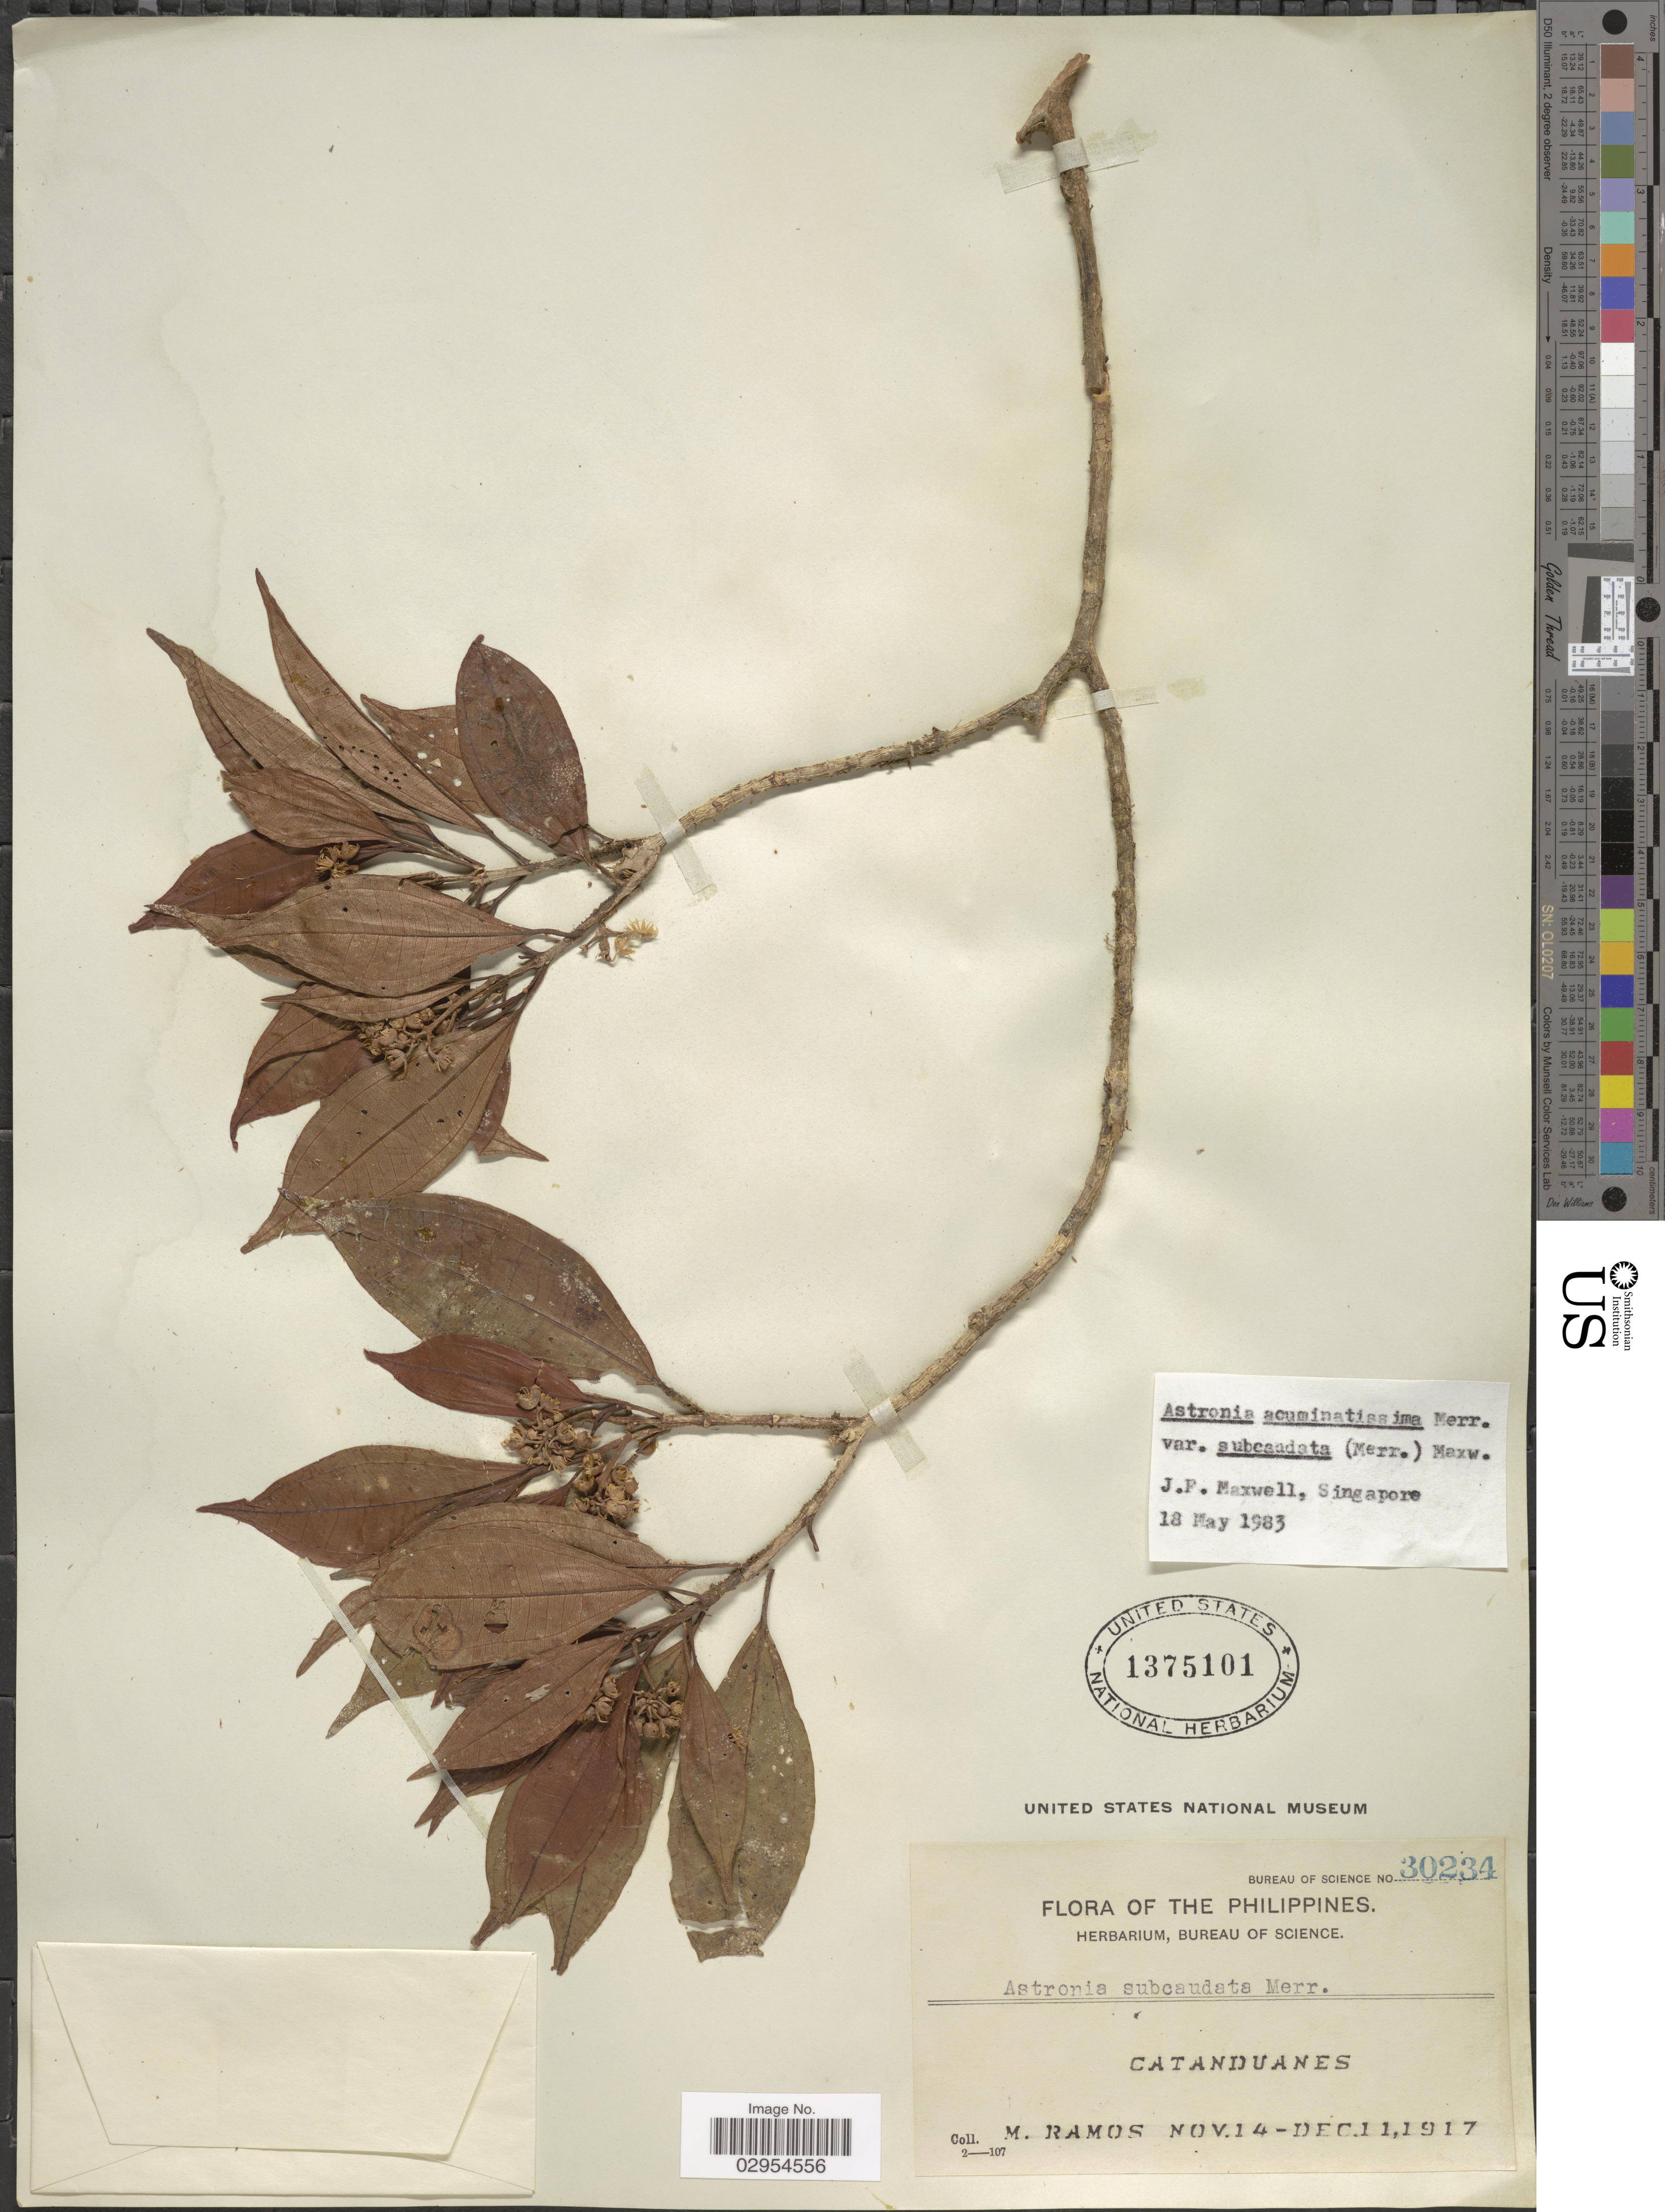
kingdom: Plantae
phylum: Tracheophyta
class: Magnoliopsida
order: Myrtales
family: Melastomataceae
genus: Astronia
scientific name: Astronia acuminatissima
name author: Merr.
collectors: M. Ramos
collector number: Bureau of Science 30234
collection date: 1917-11-14/1917-12-11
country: Philippines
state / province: Bicol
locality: Catanduanes.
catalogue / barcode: US 1375101